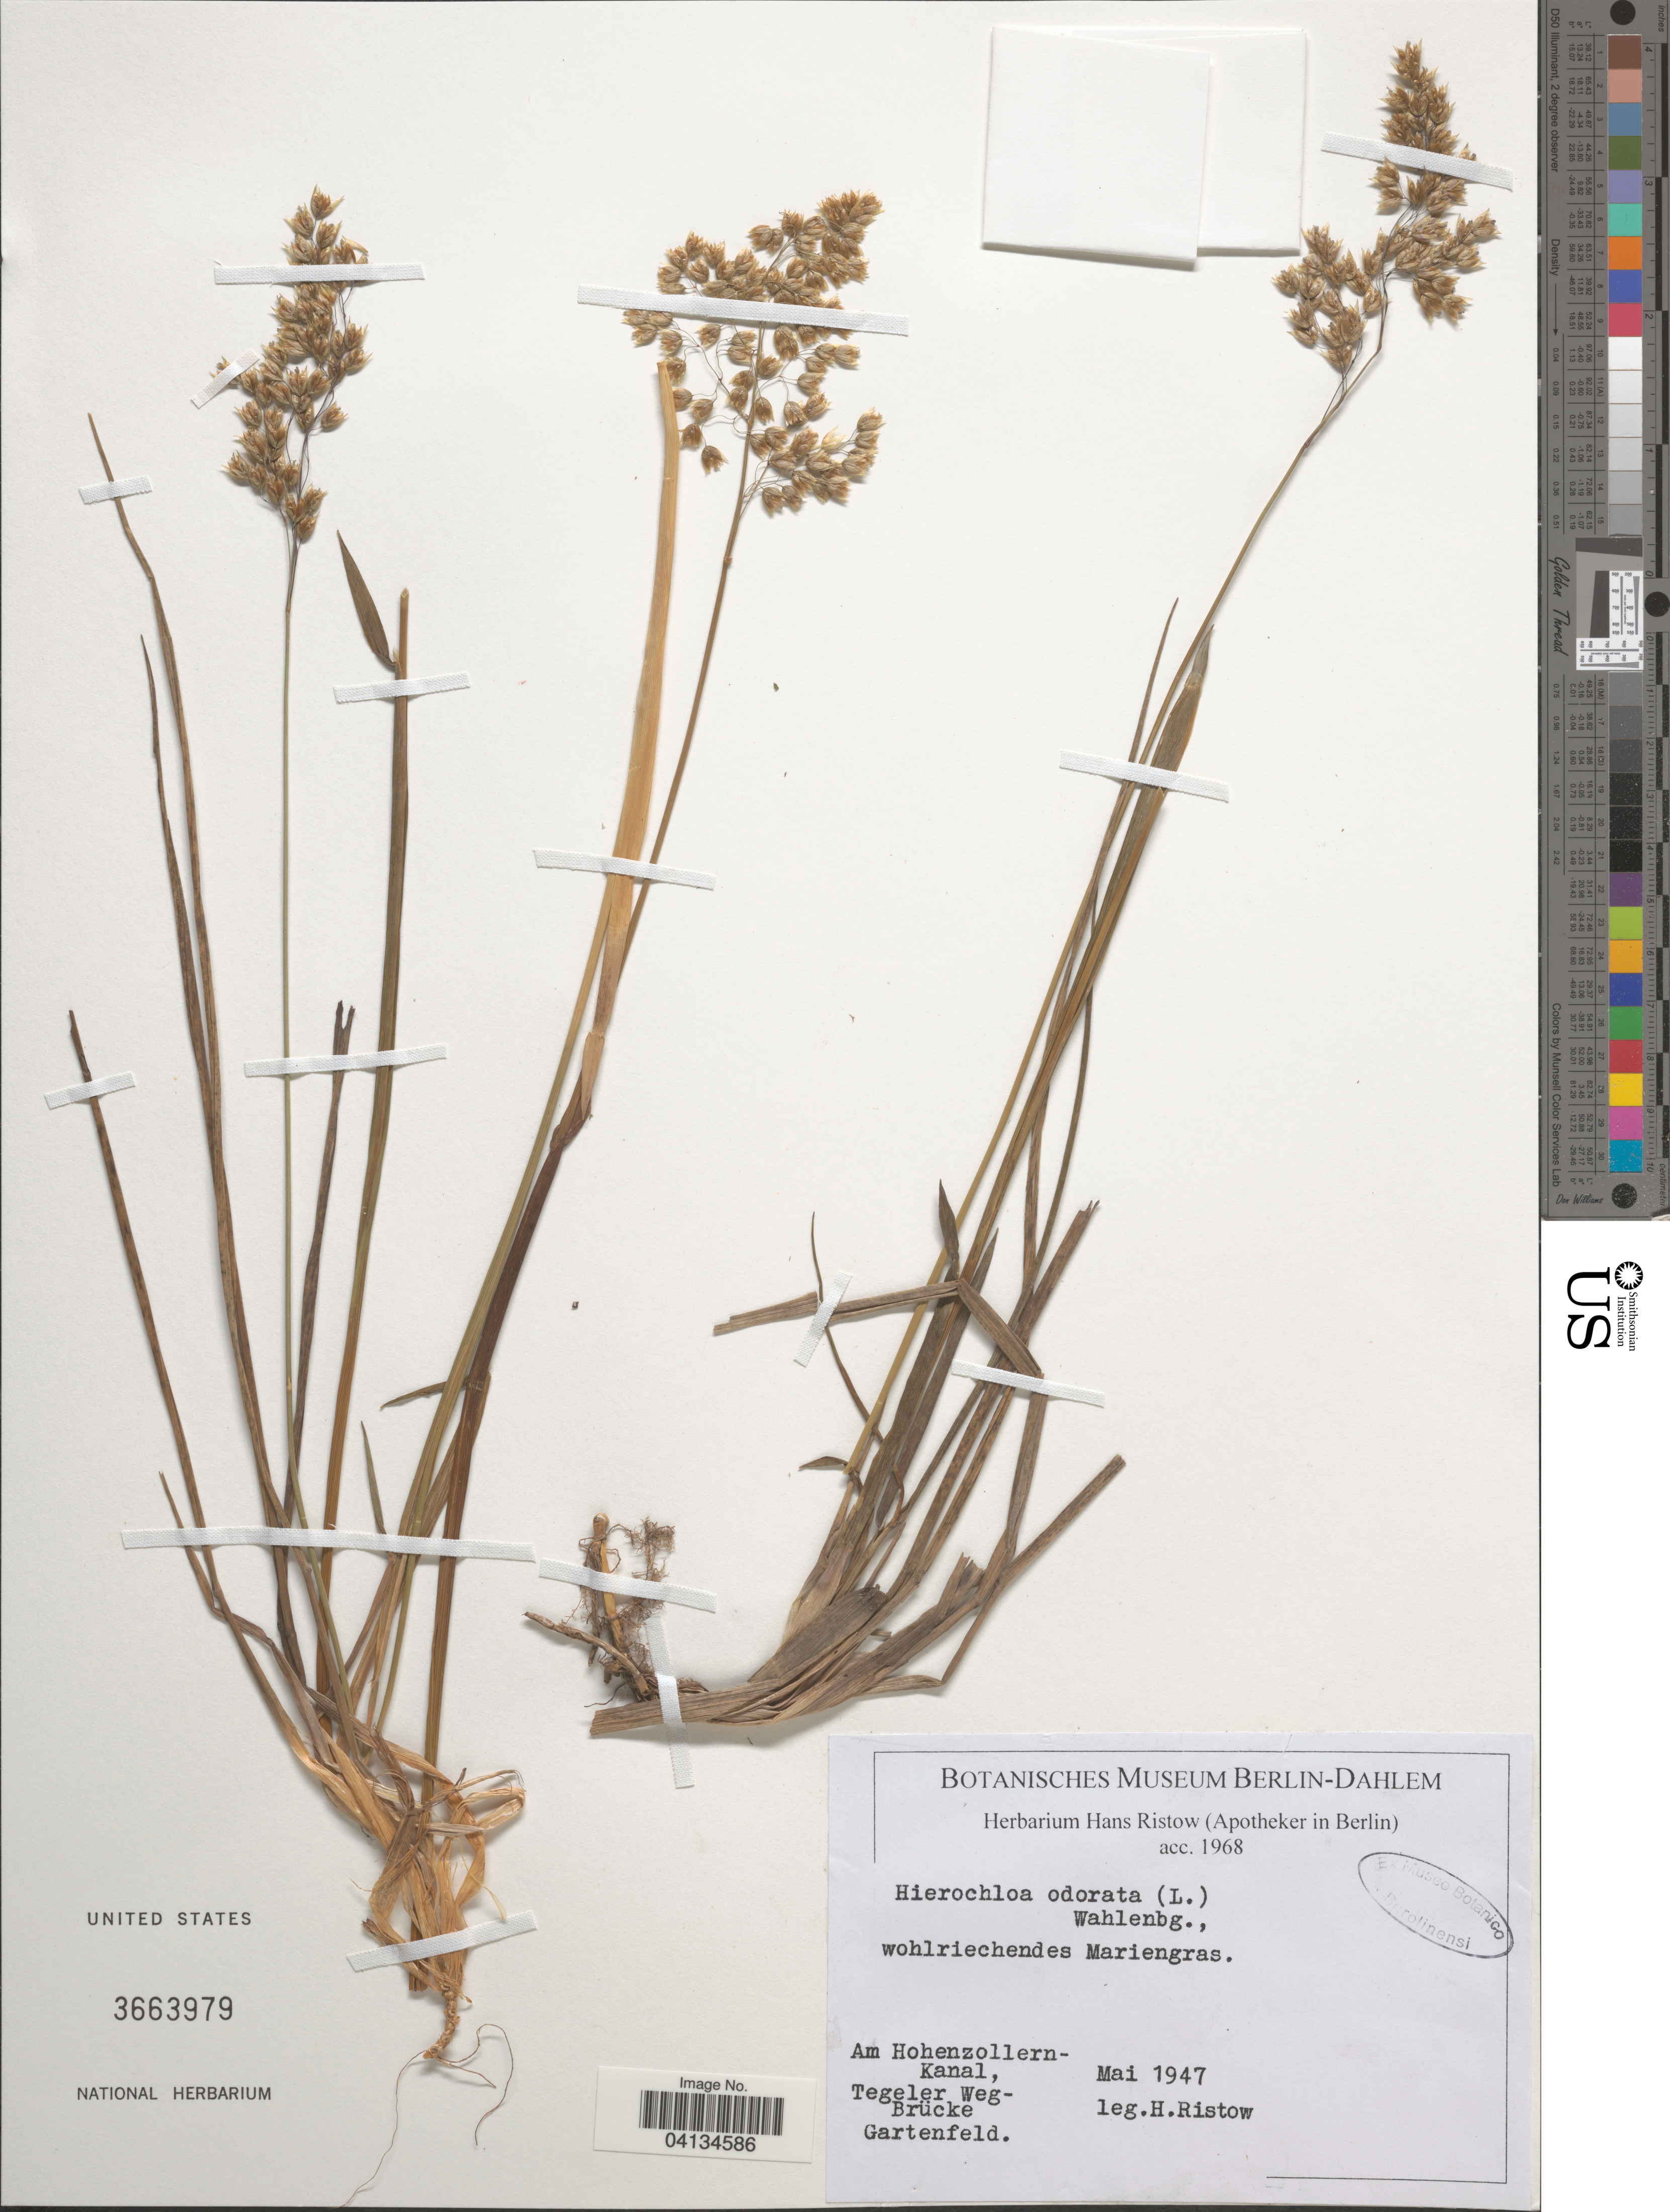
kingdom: Plantae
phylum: Tracheophyta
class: Liliopsida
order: Poales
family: Poaceae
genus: Anthoxanthum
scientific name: Anthoxanthum nitens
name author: (G.H. Weber) R.T.A. Schouten & Veldkamp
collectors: H. Ristow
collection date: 1947-05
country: Germany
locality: Am Hohenzollern-Kanal, Tegeler Weg-Brücke Gartenfeld.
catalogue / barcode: US 3663979